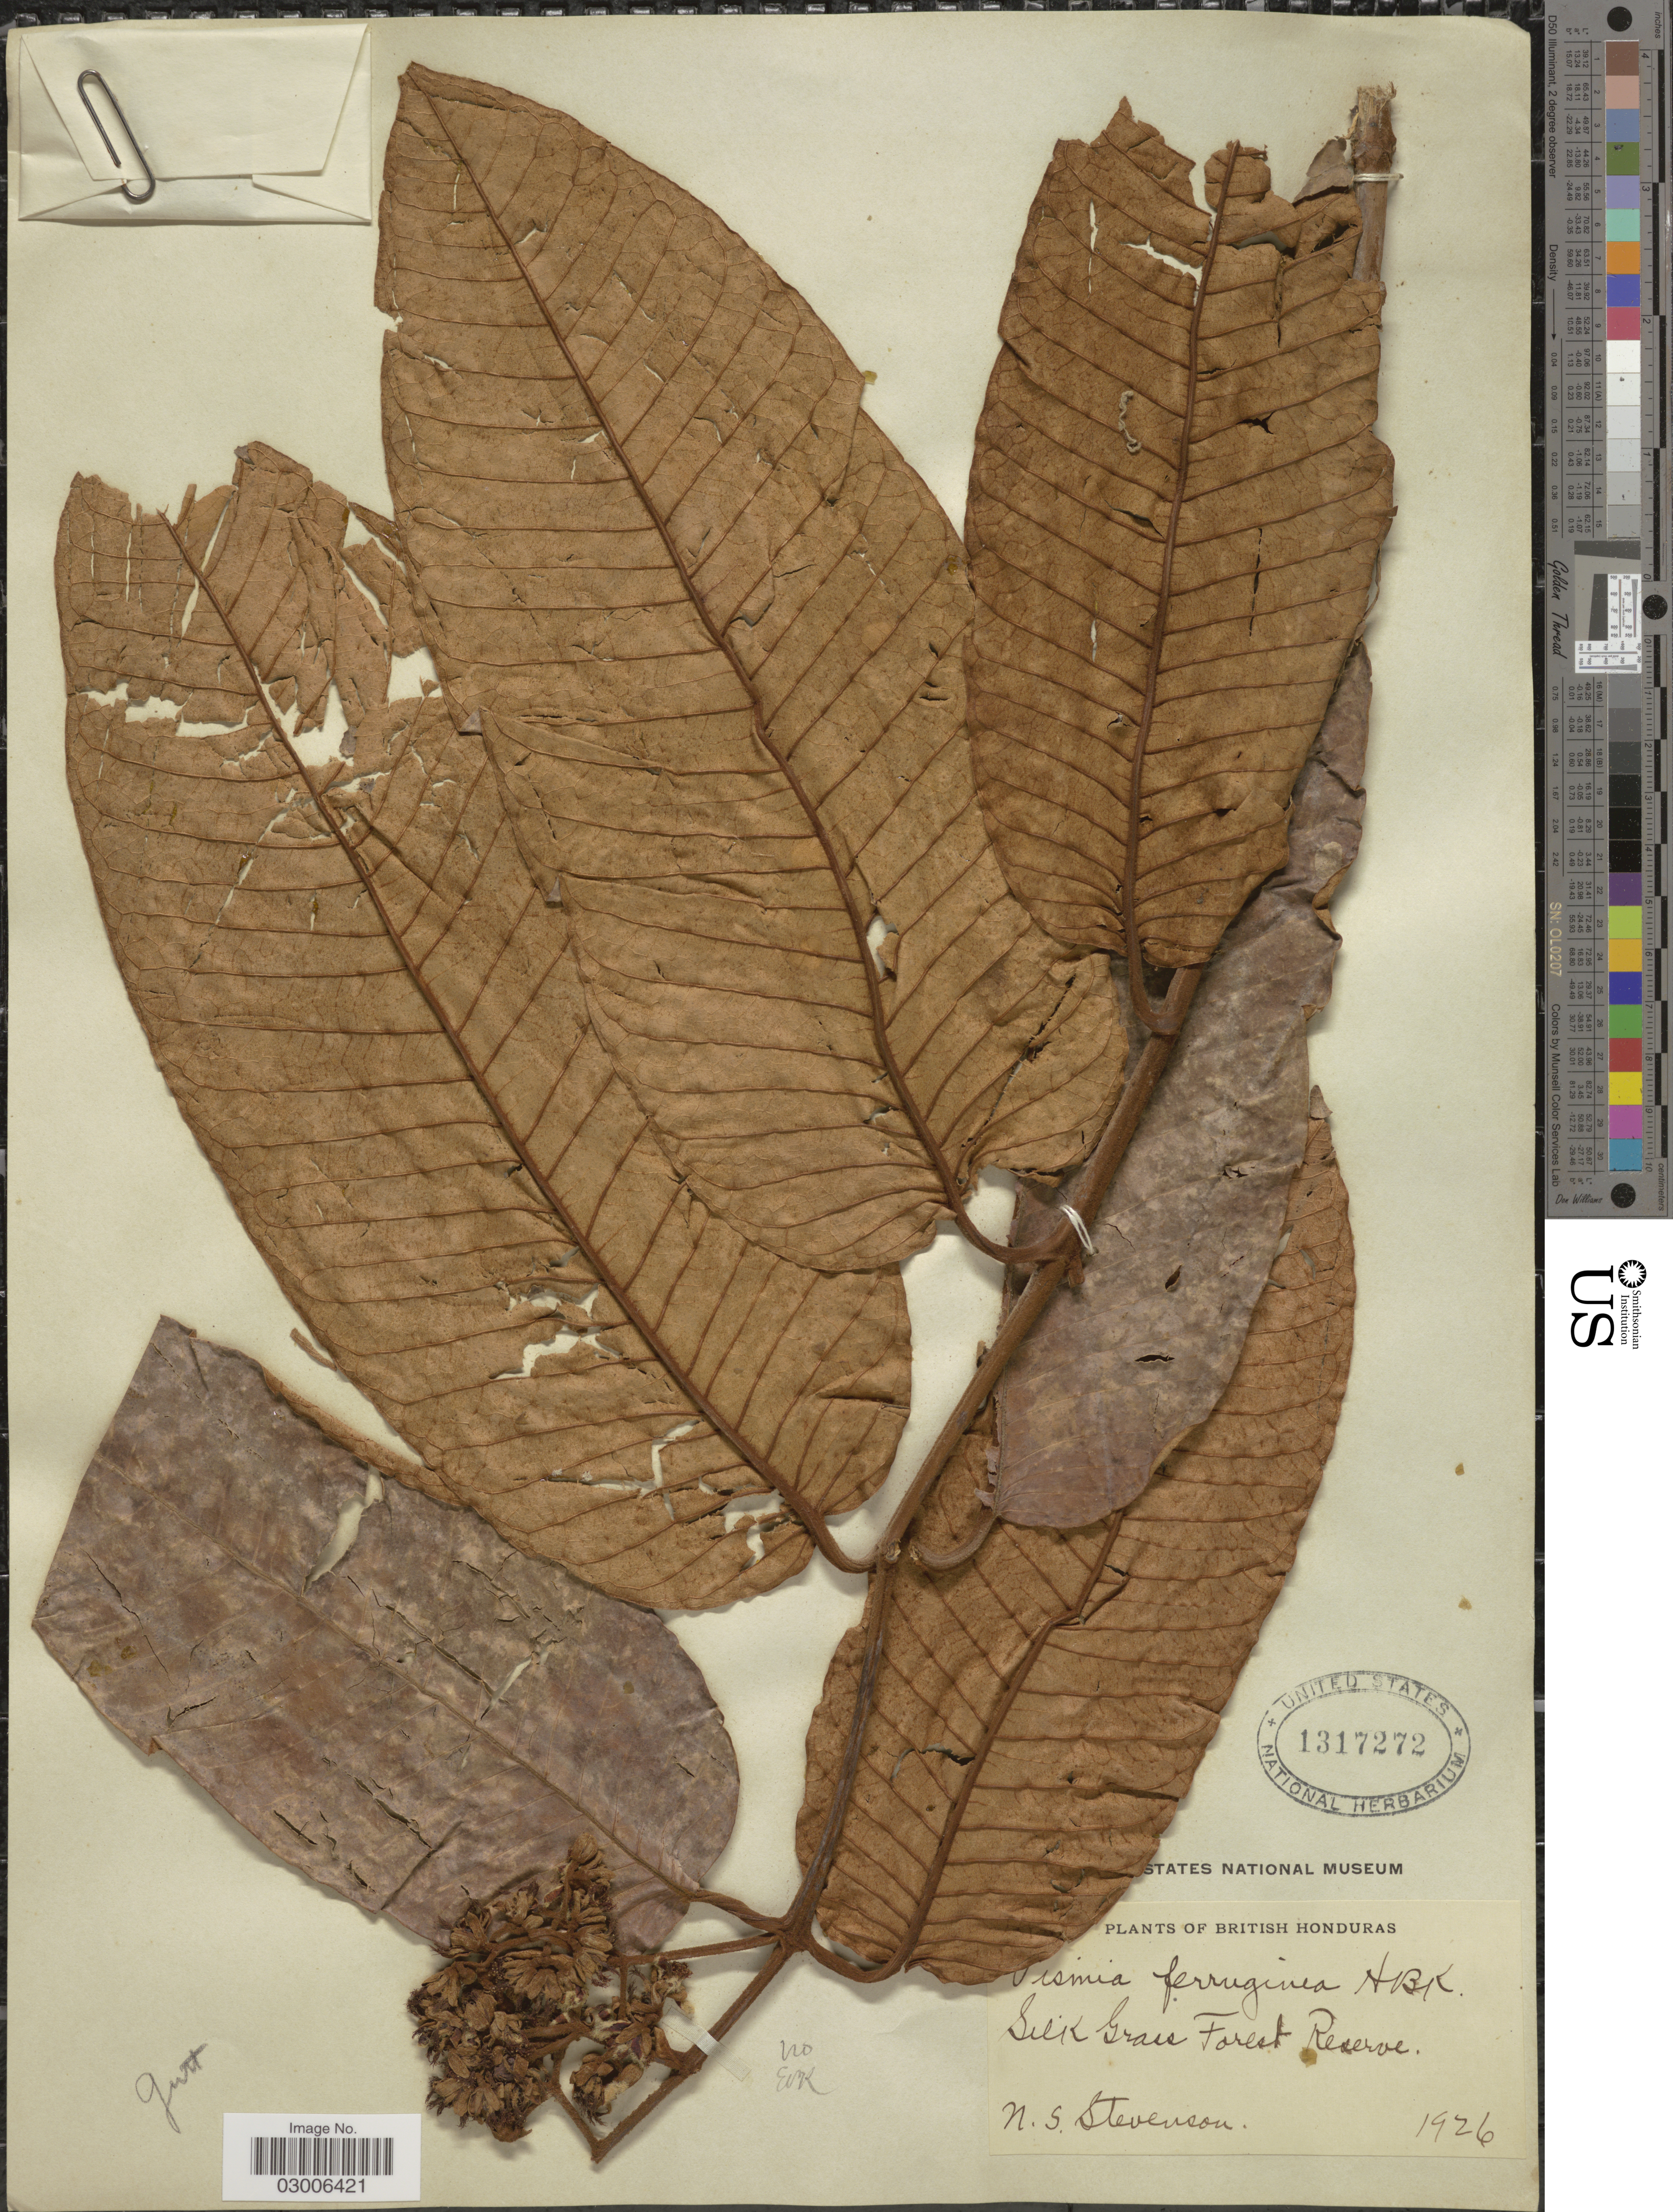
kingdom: Plantae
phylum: Tracheophyta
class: Magnoliopsida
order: Malpighiales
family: Hypericaceae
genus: Vismia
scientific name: Vismia macrophylla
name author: Kunth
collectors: N. Stevenson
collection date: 1926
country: Belize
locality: British Honduras. Silk Grass Forest Reserve.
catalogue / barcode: US 1317272